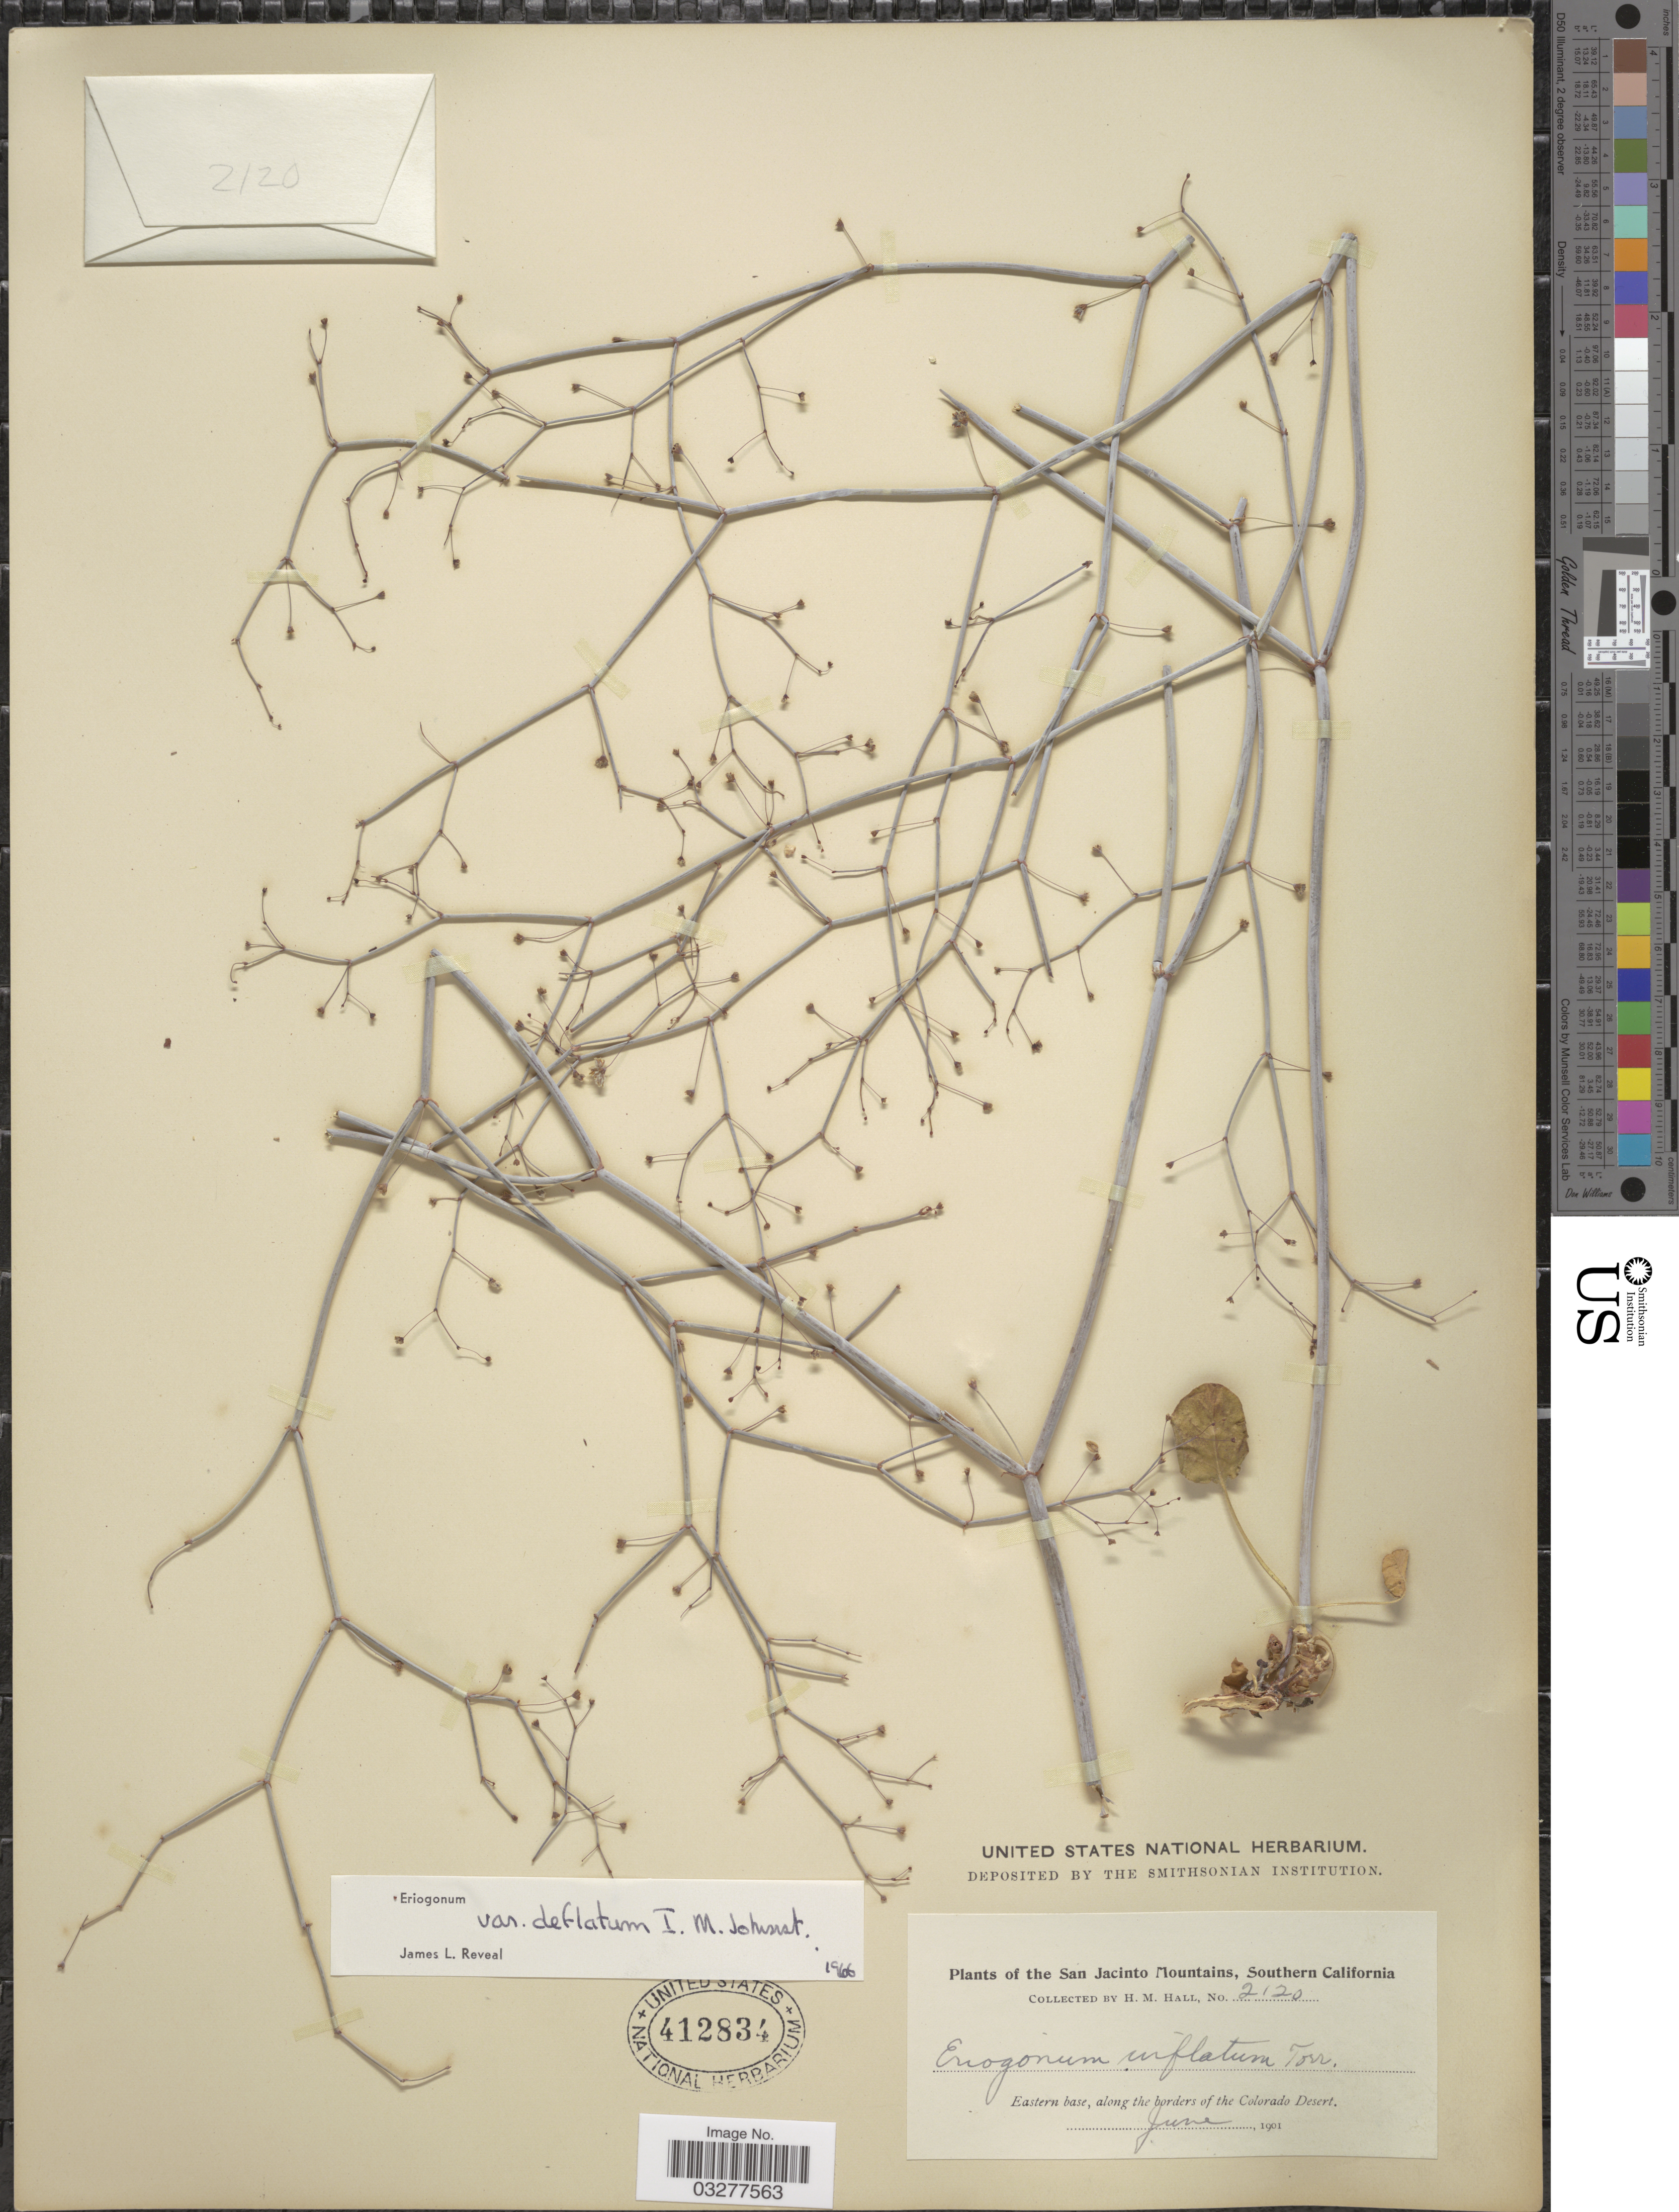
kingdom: Plantae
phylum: Tracheophyta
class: Magnoliopsida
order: Caryophyllales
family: Polygonaceae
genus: Eriogonum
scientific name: Eriogonum inflatum var. deflatum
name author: I.M. Johnst.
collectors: H. M. Hall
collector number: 2120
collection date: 1901-06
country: United States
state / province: California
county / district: Riverside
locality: San Jacinto Mountains, Southern California, Eastern base, along the borders of the Colorado Desert.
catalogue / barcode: US 412834